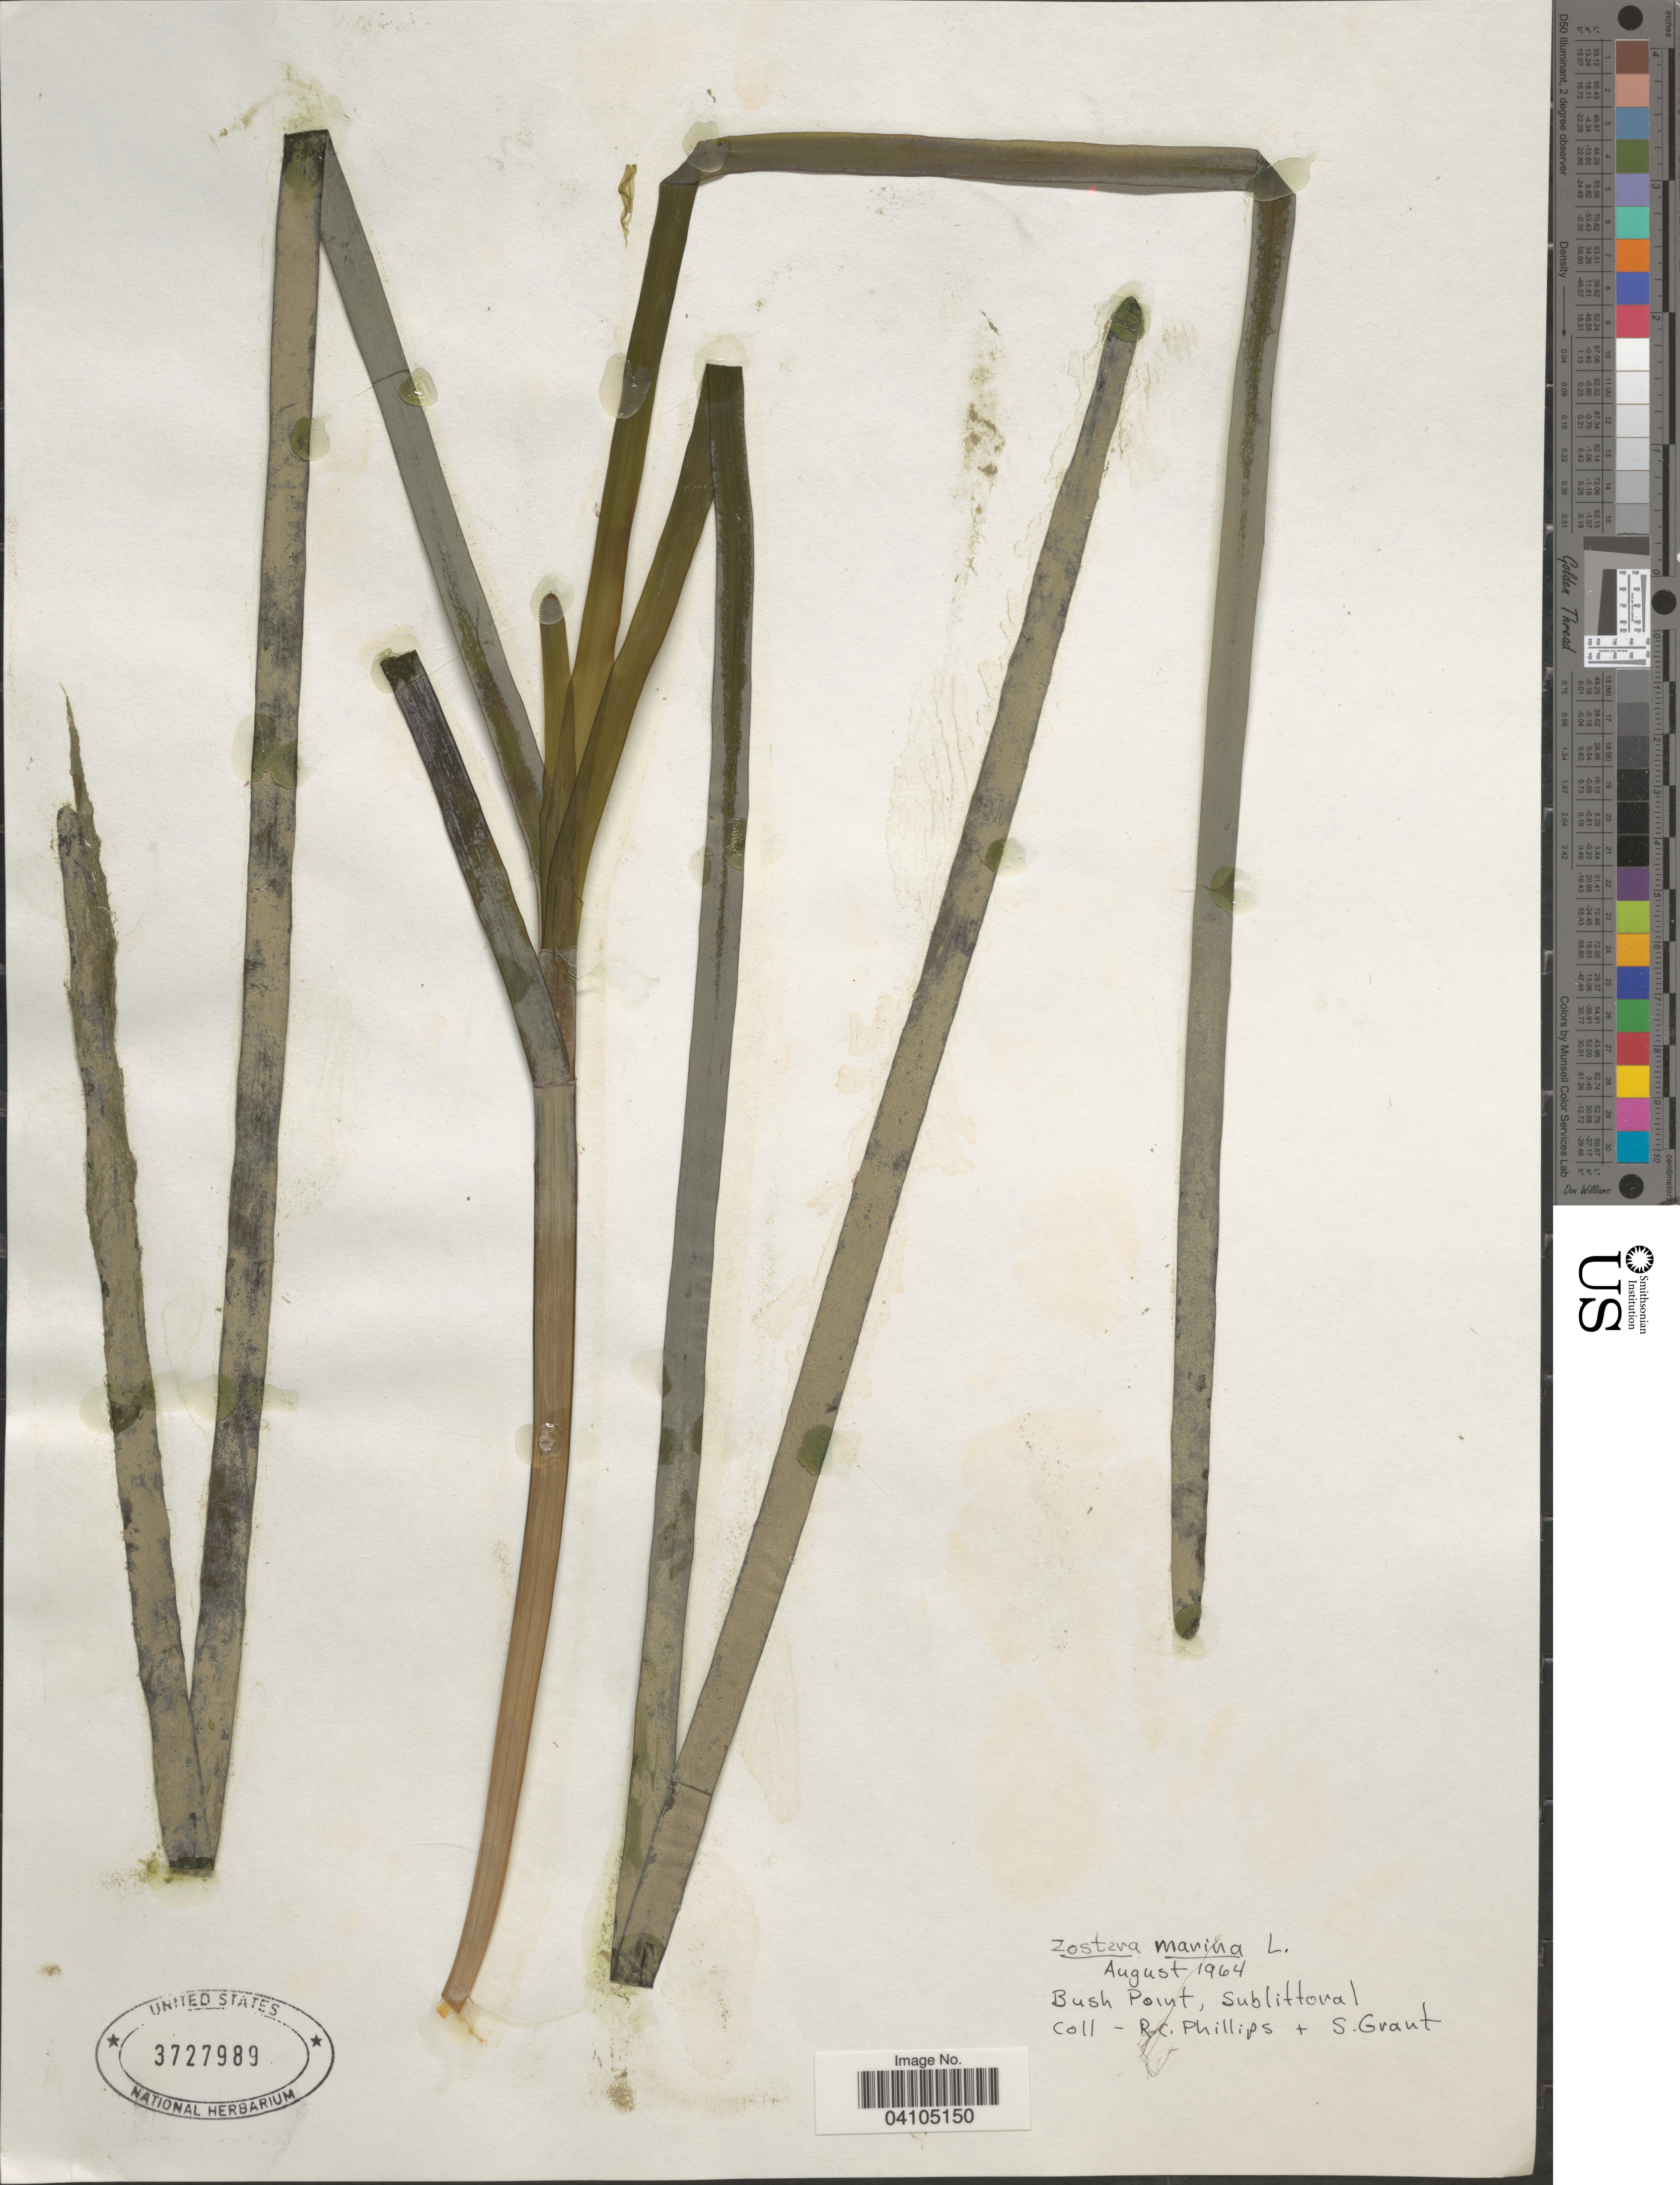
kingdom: Plantae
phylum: Tracheophyta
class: Liliopsida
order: Alismatales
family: Zosteraceae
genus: Zostera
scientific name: Zostera marina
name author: L.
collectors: R. C. Phillips & S. Grant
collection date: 1964-08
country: United States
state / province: Washington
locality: Bush Point.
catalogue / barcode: US 3727989